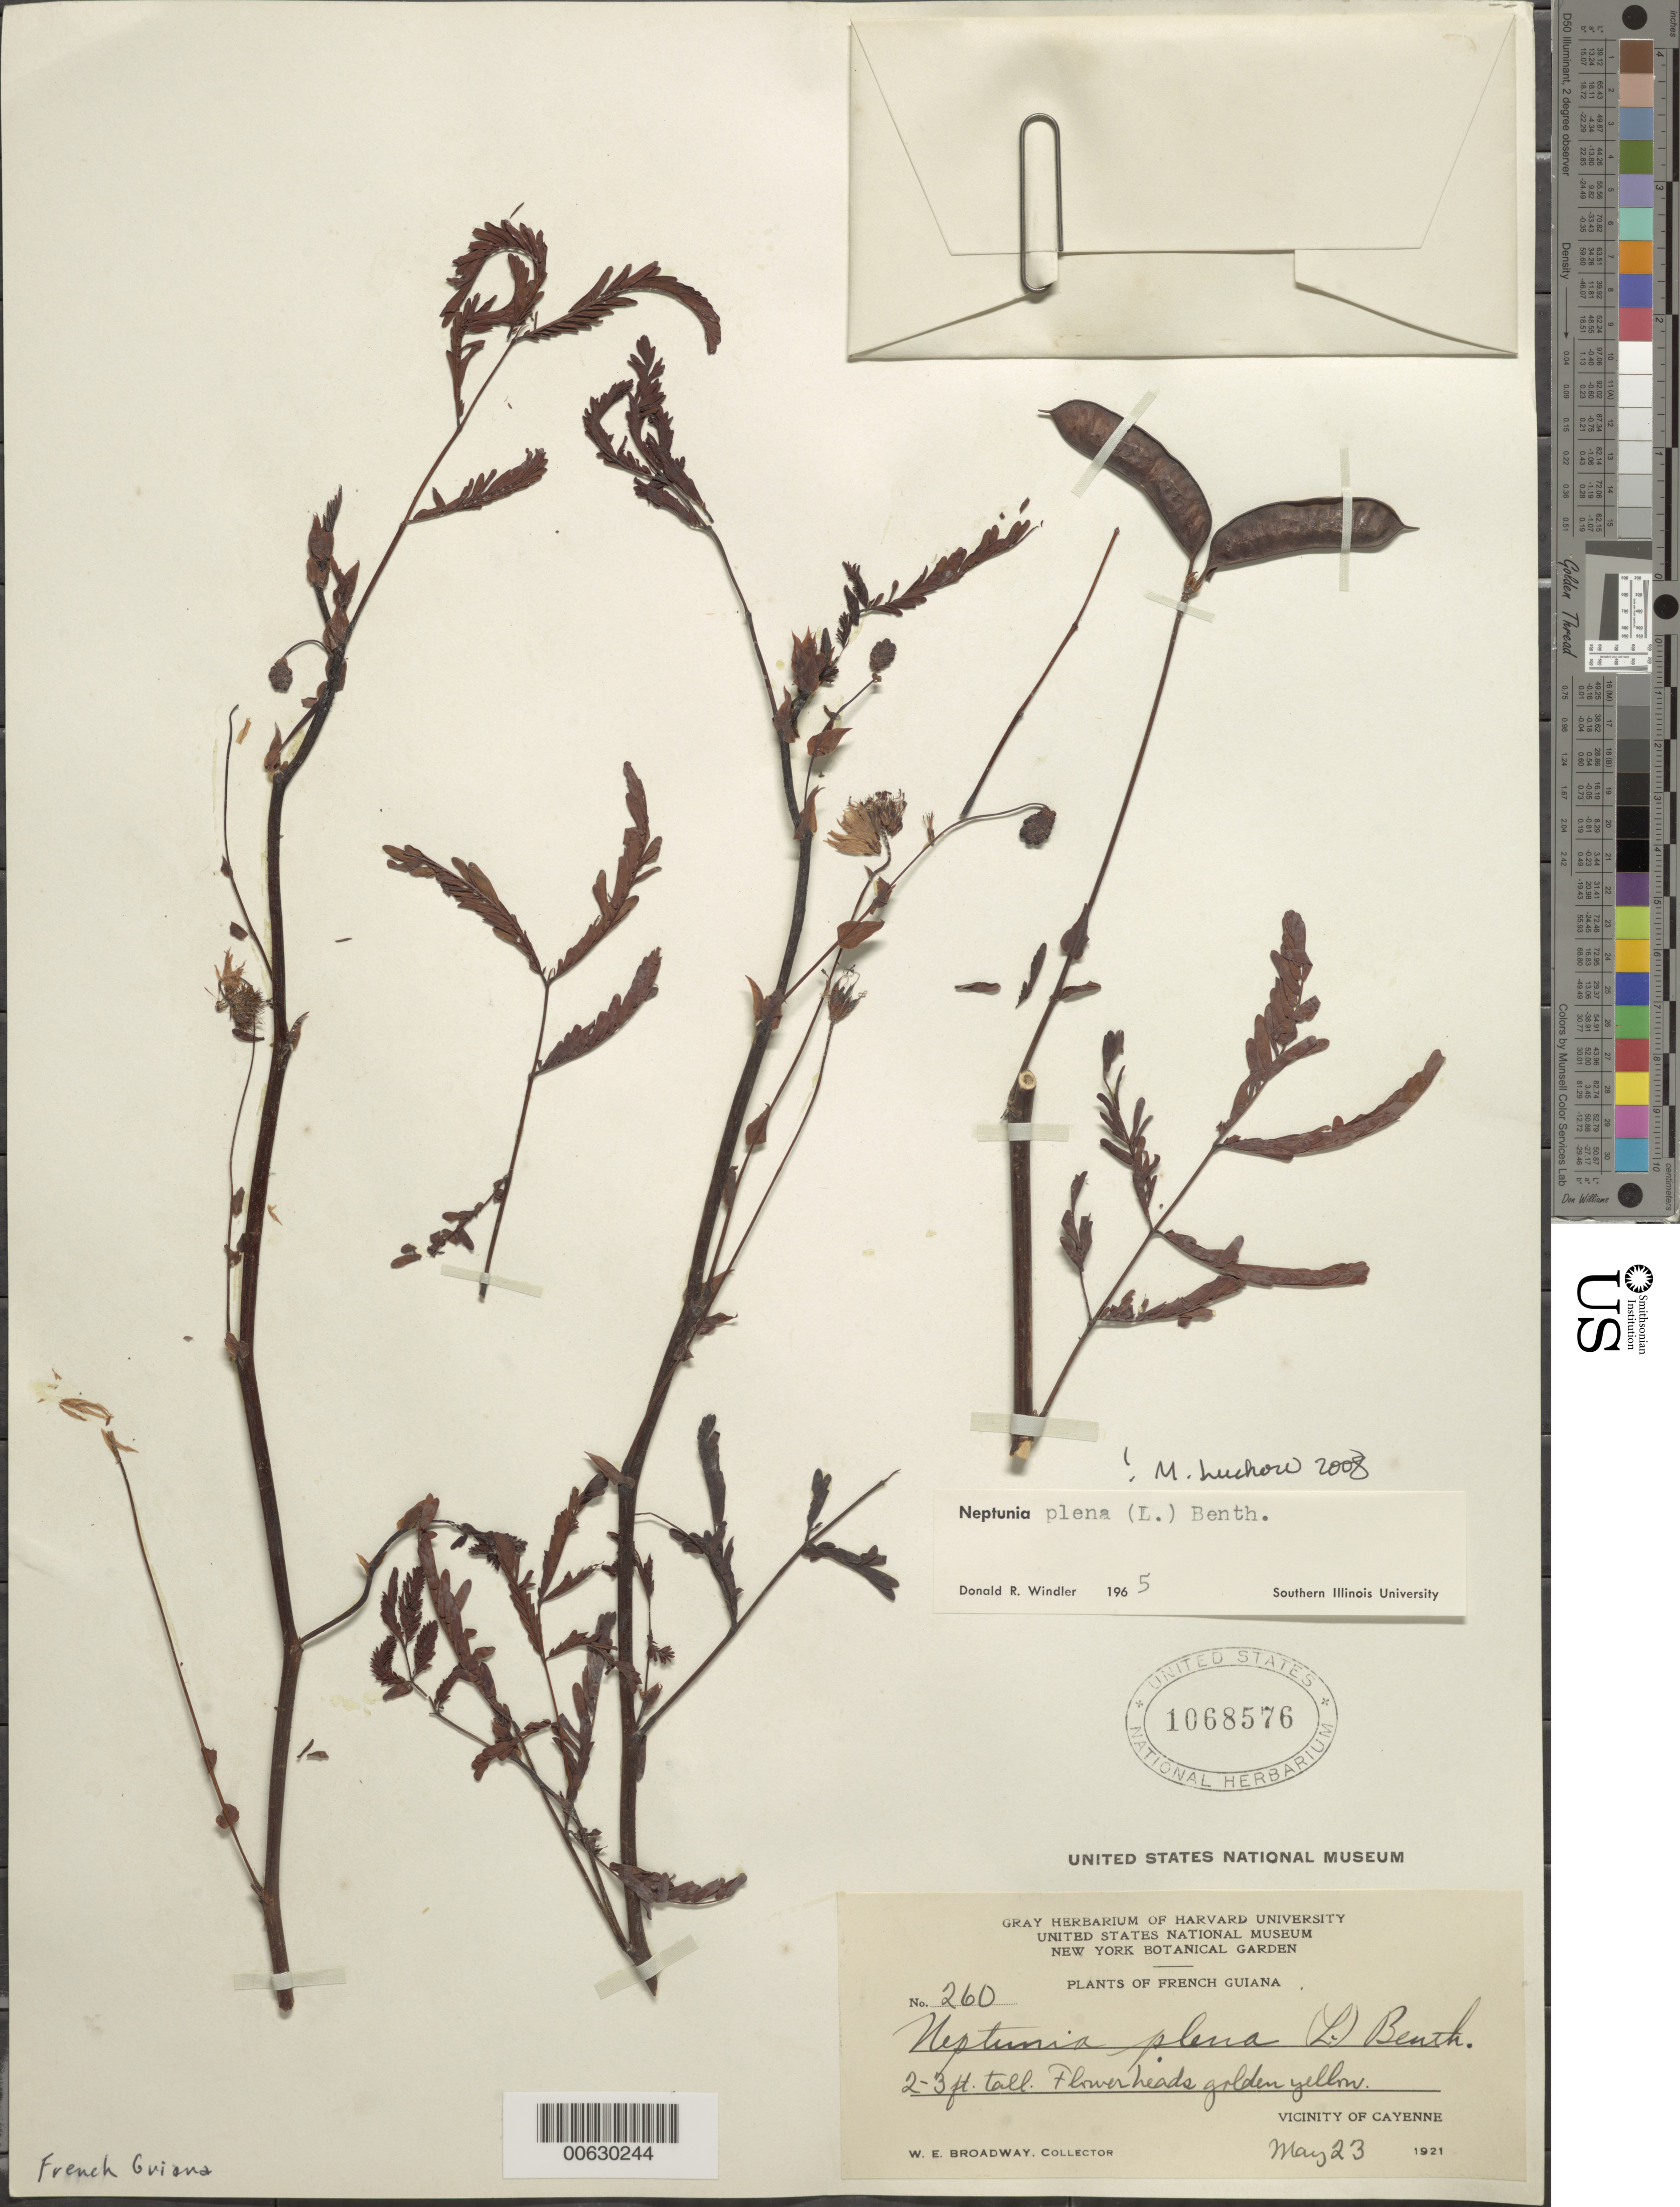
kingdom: Plantae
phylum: Tracheophyta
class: Magnoliopsida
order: Fabales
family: Fabaceae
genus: Neptunia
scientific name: Neptunia plena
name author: (L.) Benth.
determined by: Windler, D. R.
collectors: W. E. Broadway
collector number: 260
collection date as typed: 23-May-21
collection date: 1921-05-23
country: French Guiana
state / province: Cayenne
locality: Cayenne, vic.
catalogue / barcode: US 1068576